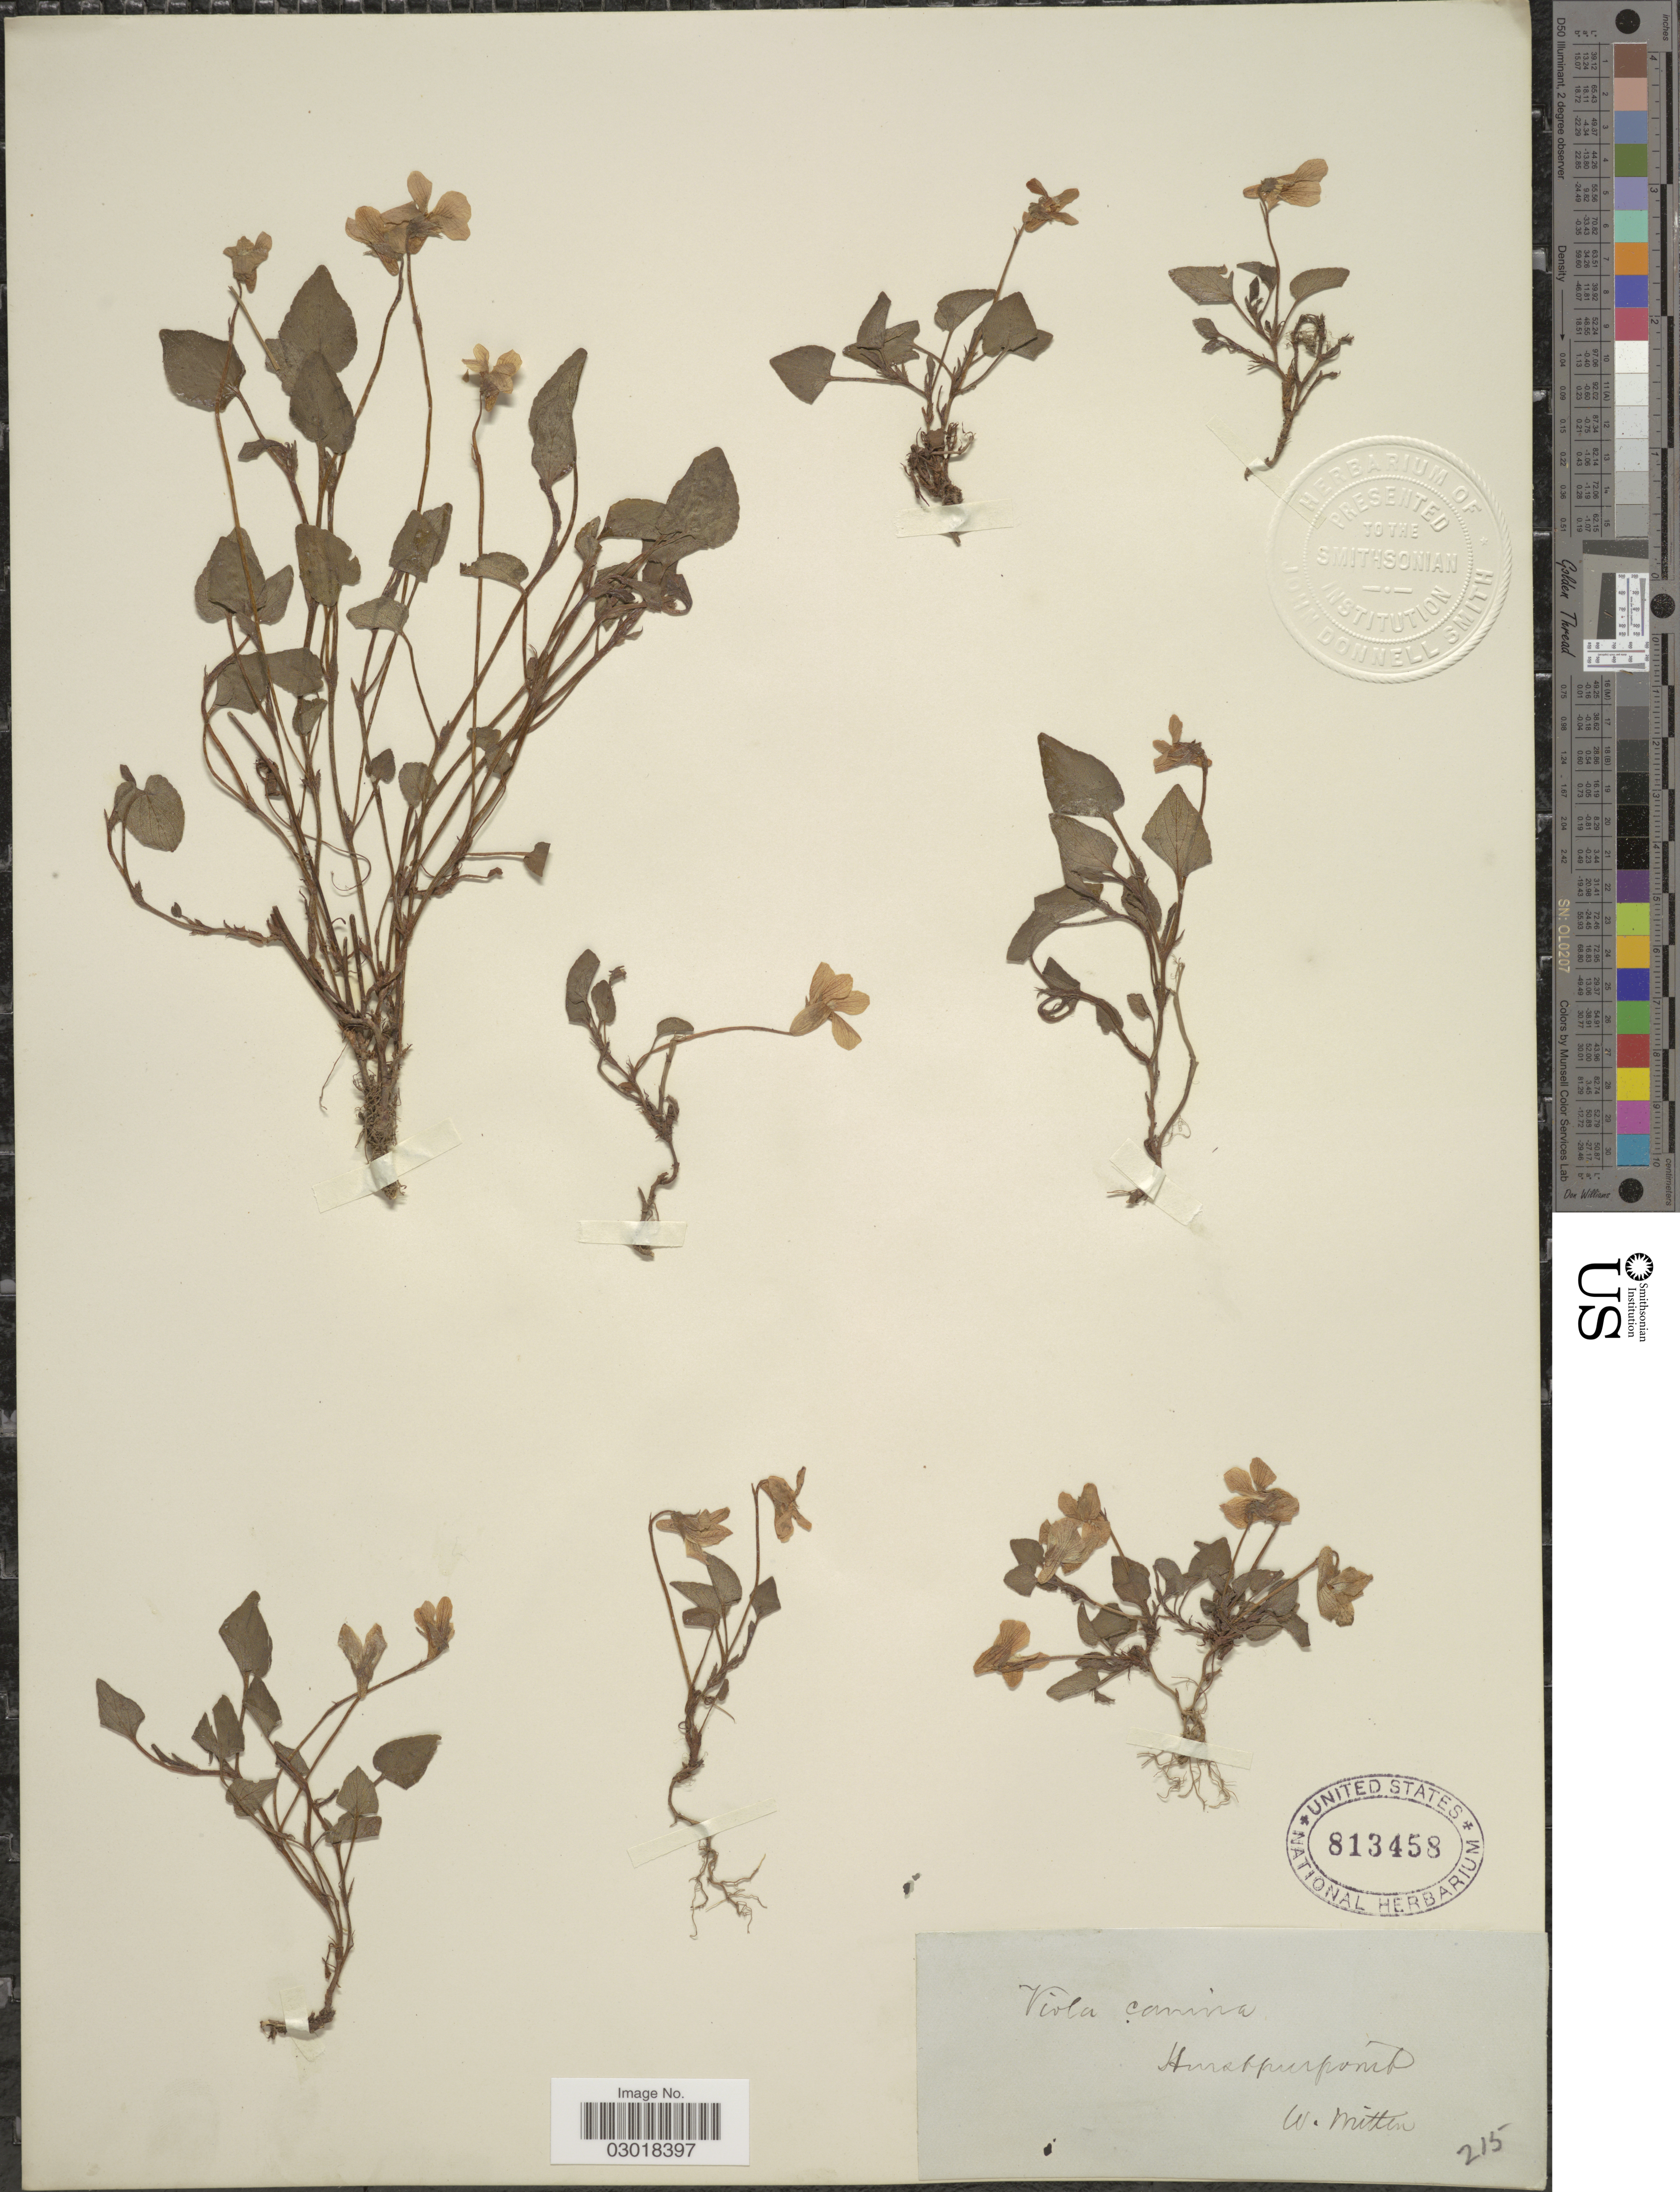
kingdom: Plantae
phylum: Tracheophyta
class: Magnoliopsida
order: Malpighiales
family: Violaceae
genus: Viola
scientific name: Viola canina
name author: L.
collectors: W. Mitten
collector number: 215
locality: Hunspurpnib. [unsure placement] [interpreted]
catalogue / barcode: US 813458